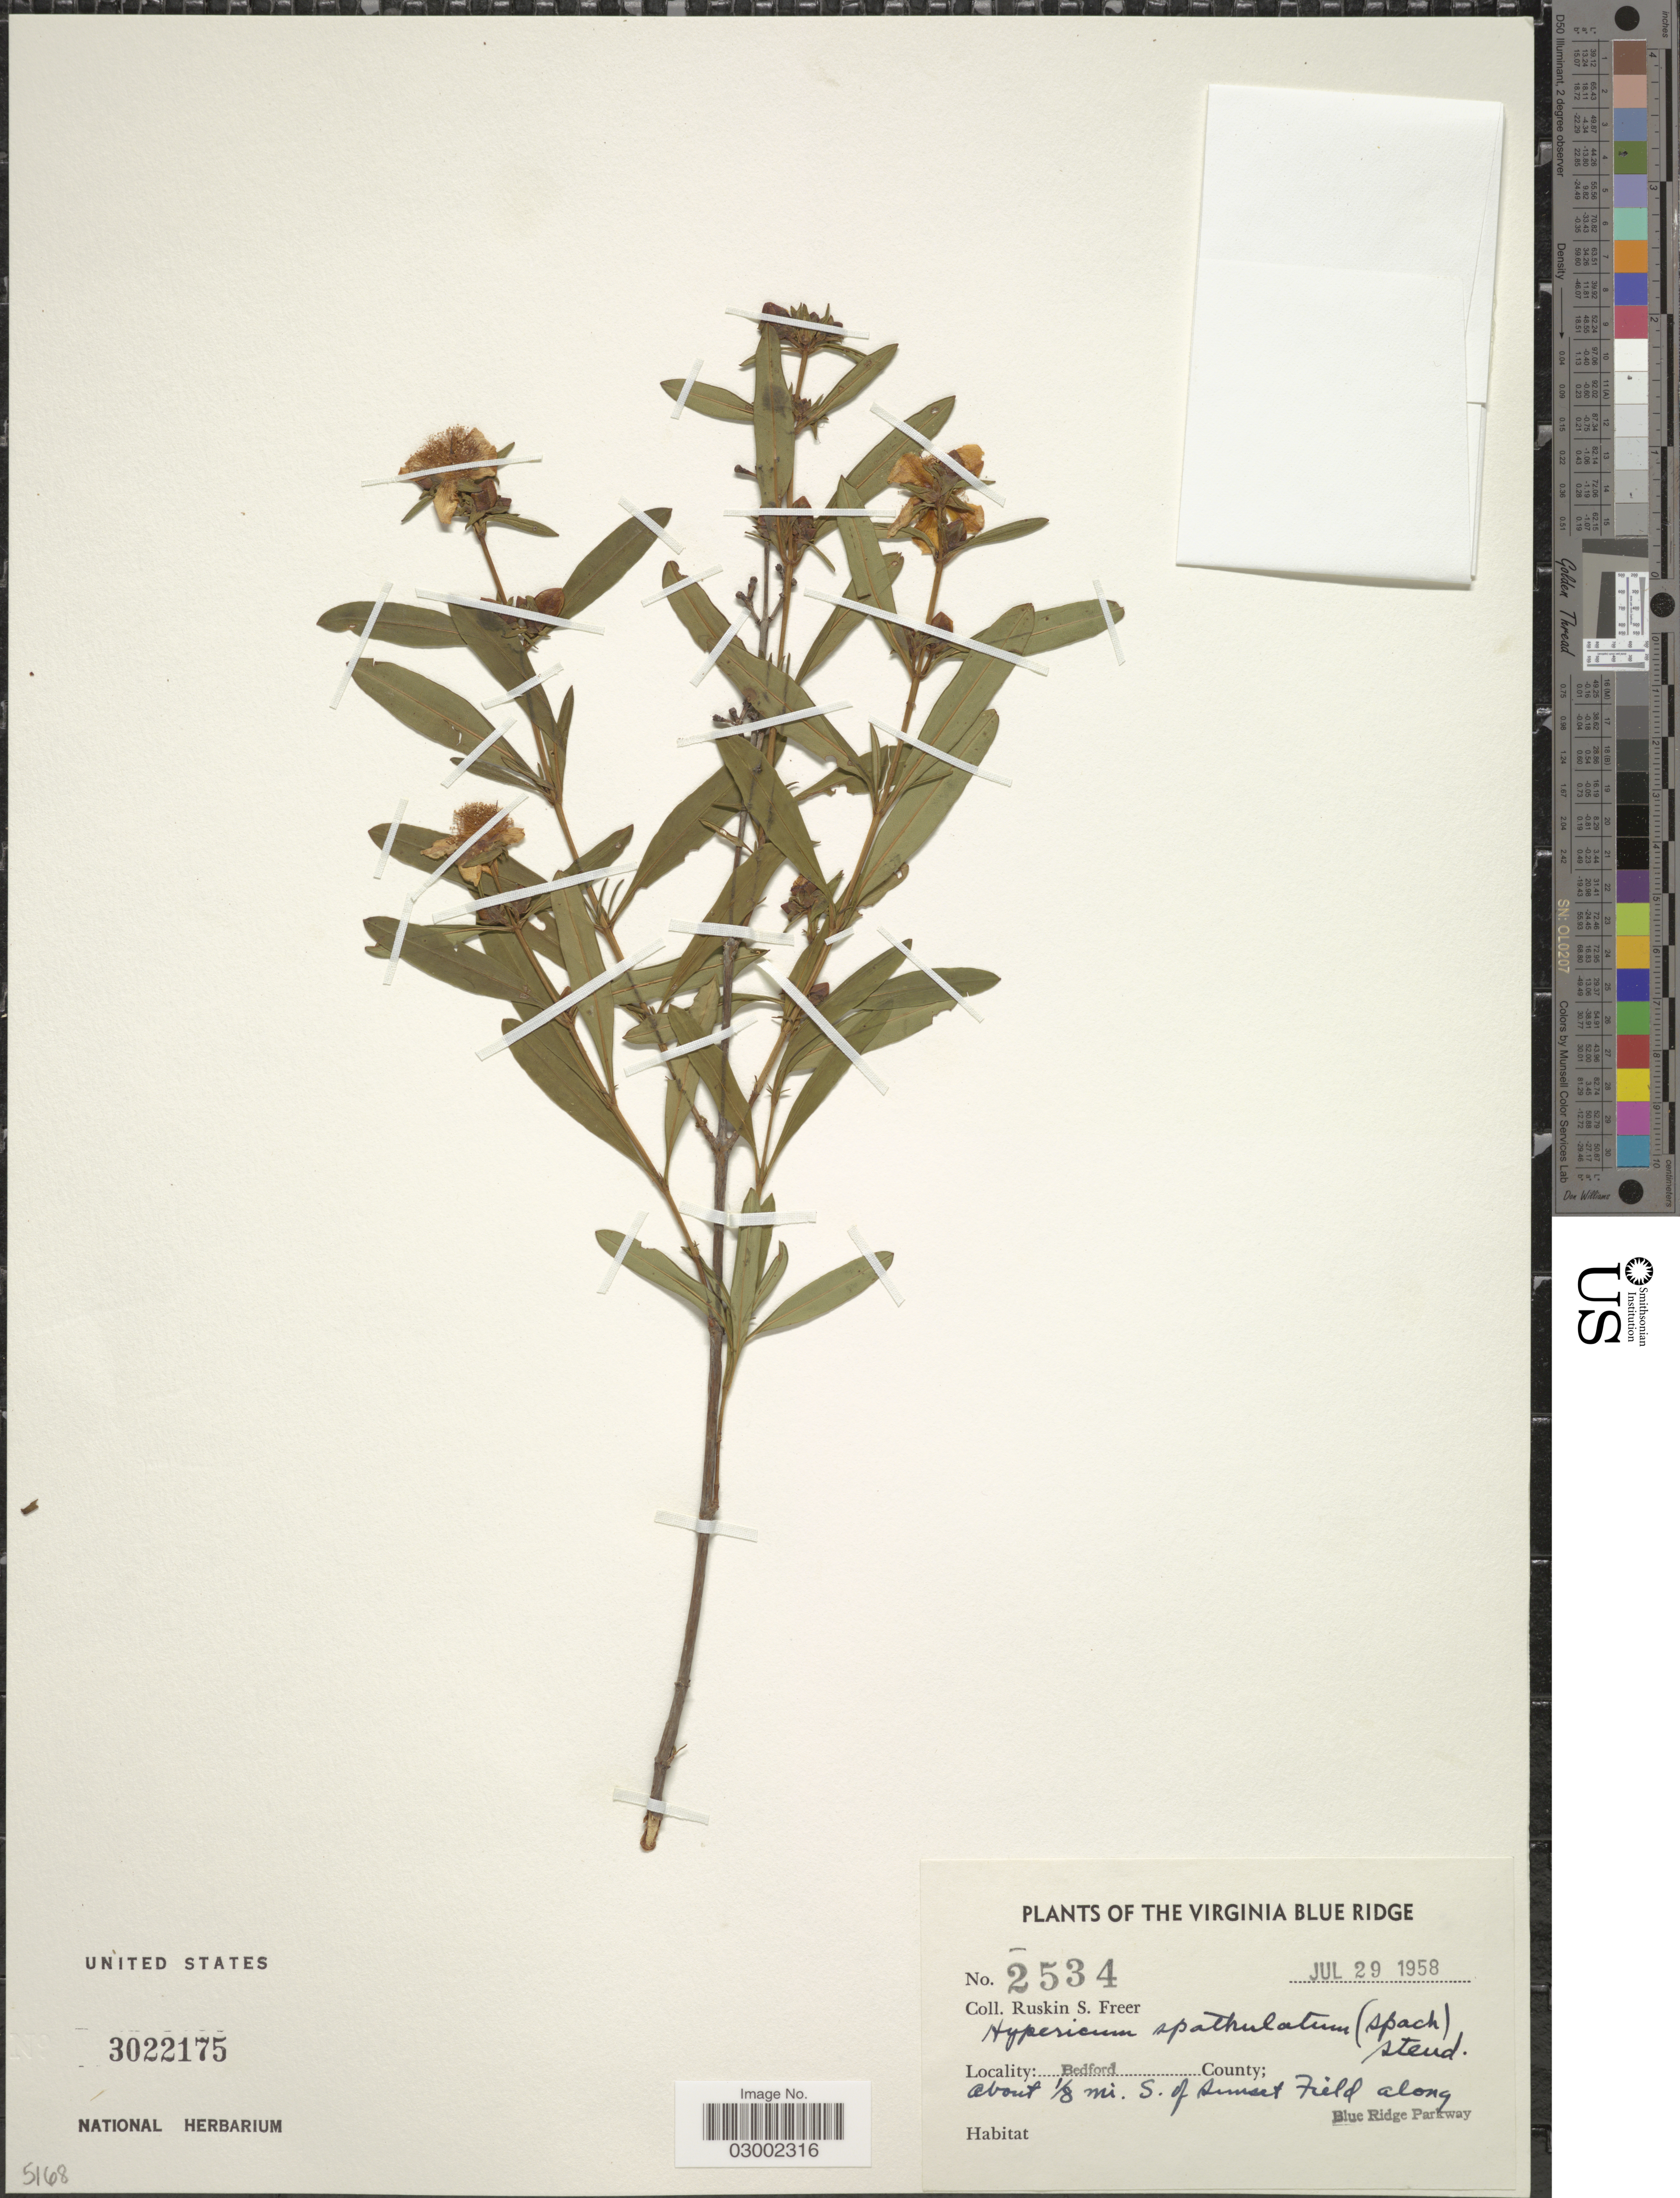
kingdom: Plantae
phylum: Tracheophyta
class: Magnoliopsida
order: Malpighiales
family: Hypericaceae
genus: Hypericum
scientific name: Hypericum prolificum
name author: L.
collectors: R. Freer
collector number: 2534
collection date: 1958-07-29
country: United States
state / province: Virginia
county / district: Bedford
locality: Virginia Blue Ridge. Bedford County; about 1/8 mi. S. of Sunset Field along Blue Ridge Parkway.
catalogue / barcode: US 3022175